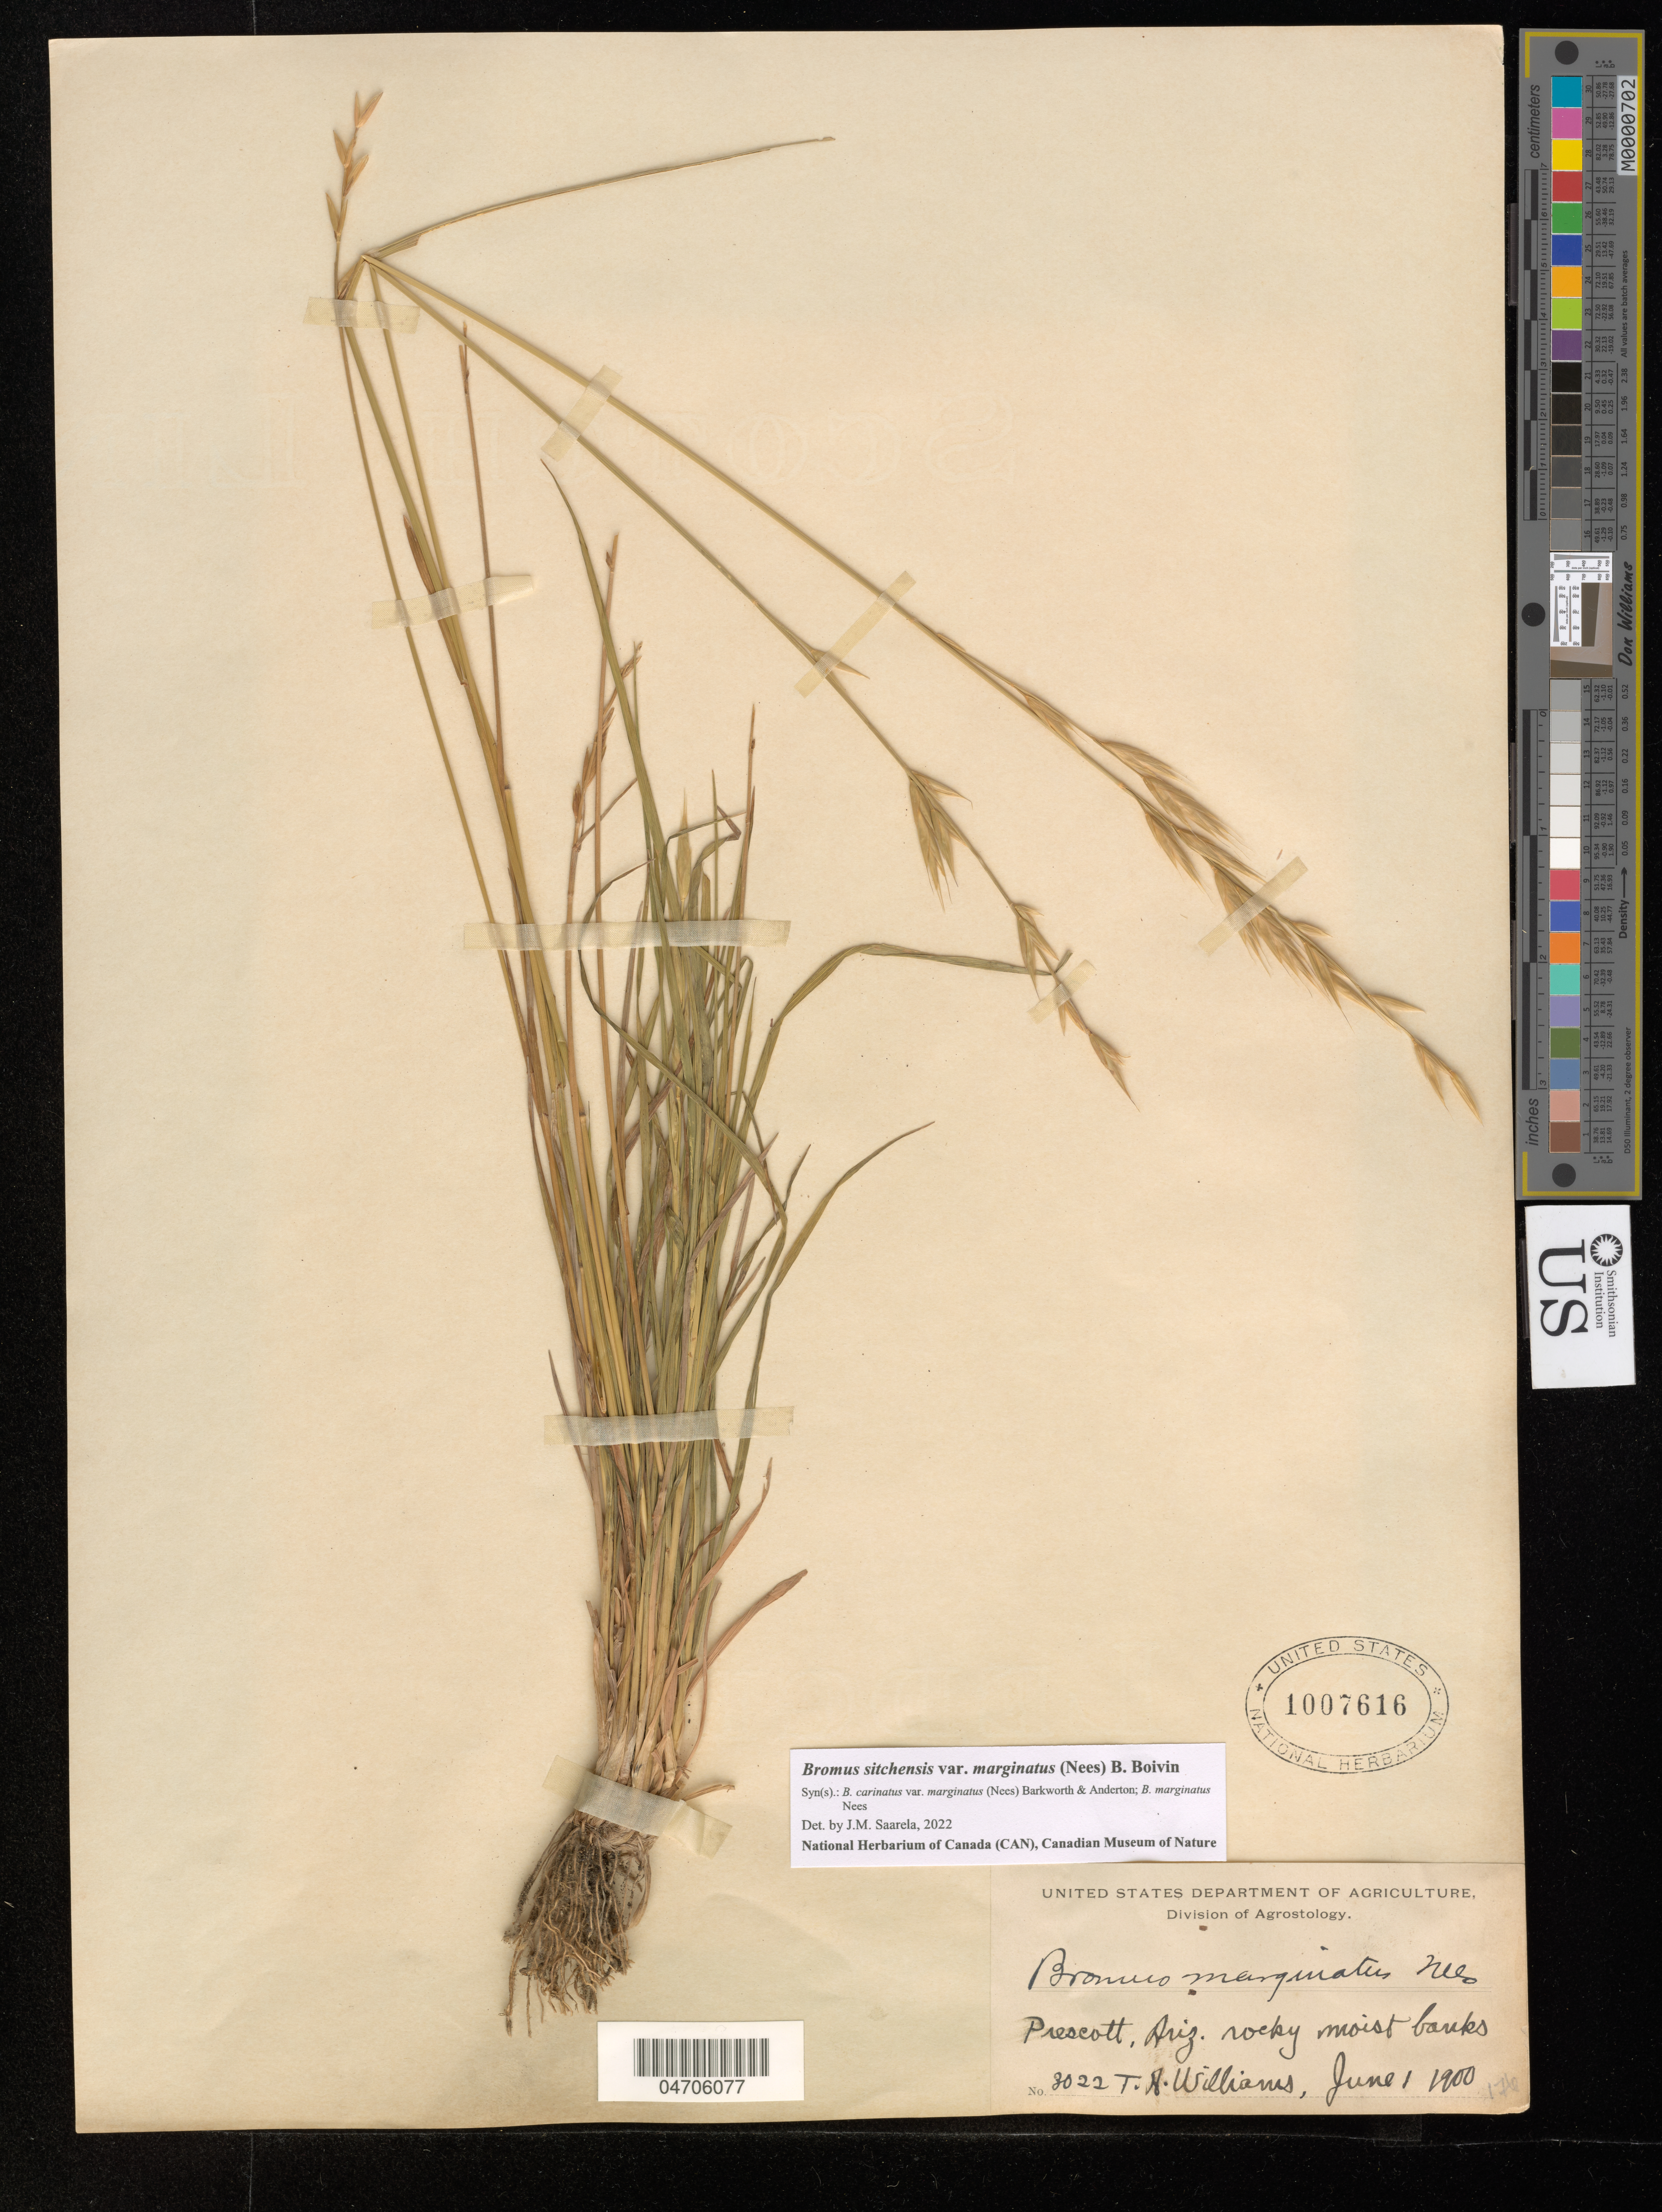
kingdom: Plantae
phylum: Tracheophyta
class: Liliopsida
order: Poales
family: Poaceae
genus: Bromus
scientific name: Bromus sitchensis var. polyanthus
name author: (Scribn. ex Shear) R.E. Brainerd & Otting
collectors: T. A. Williams (herbarium)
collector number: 3022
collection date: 1900-06-01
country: United States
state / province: Arizona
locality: Prescott.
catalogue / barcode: US 1007616